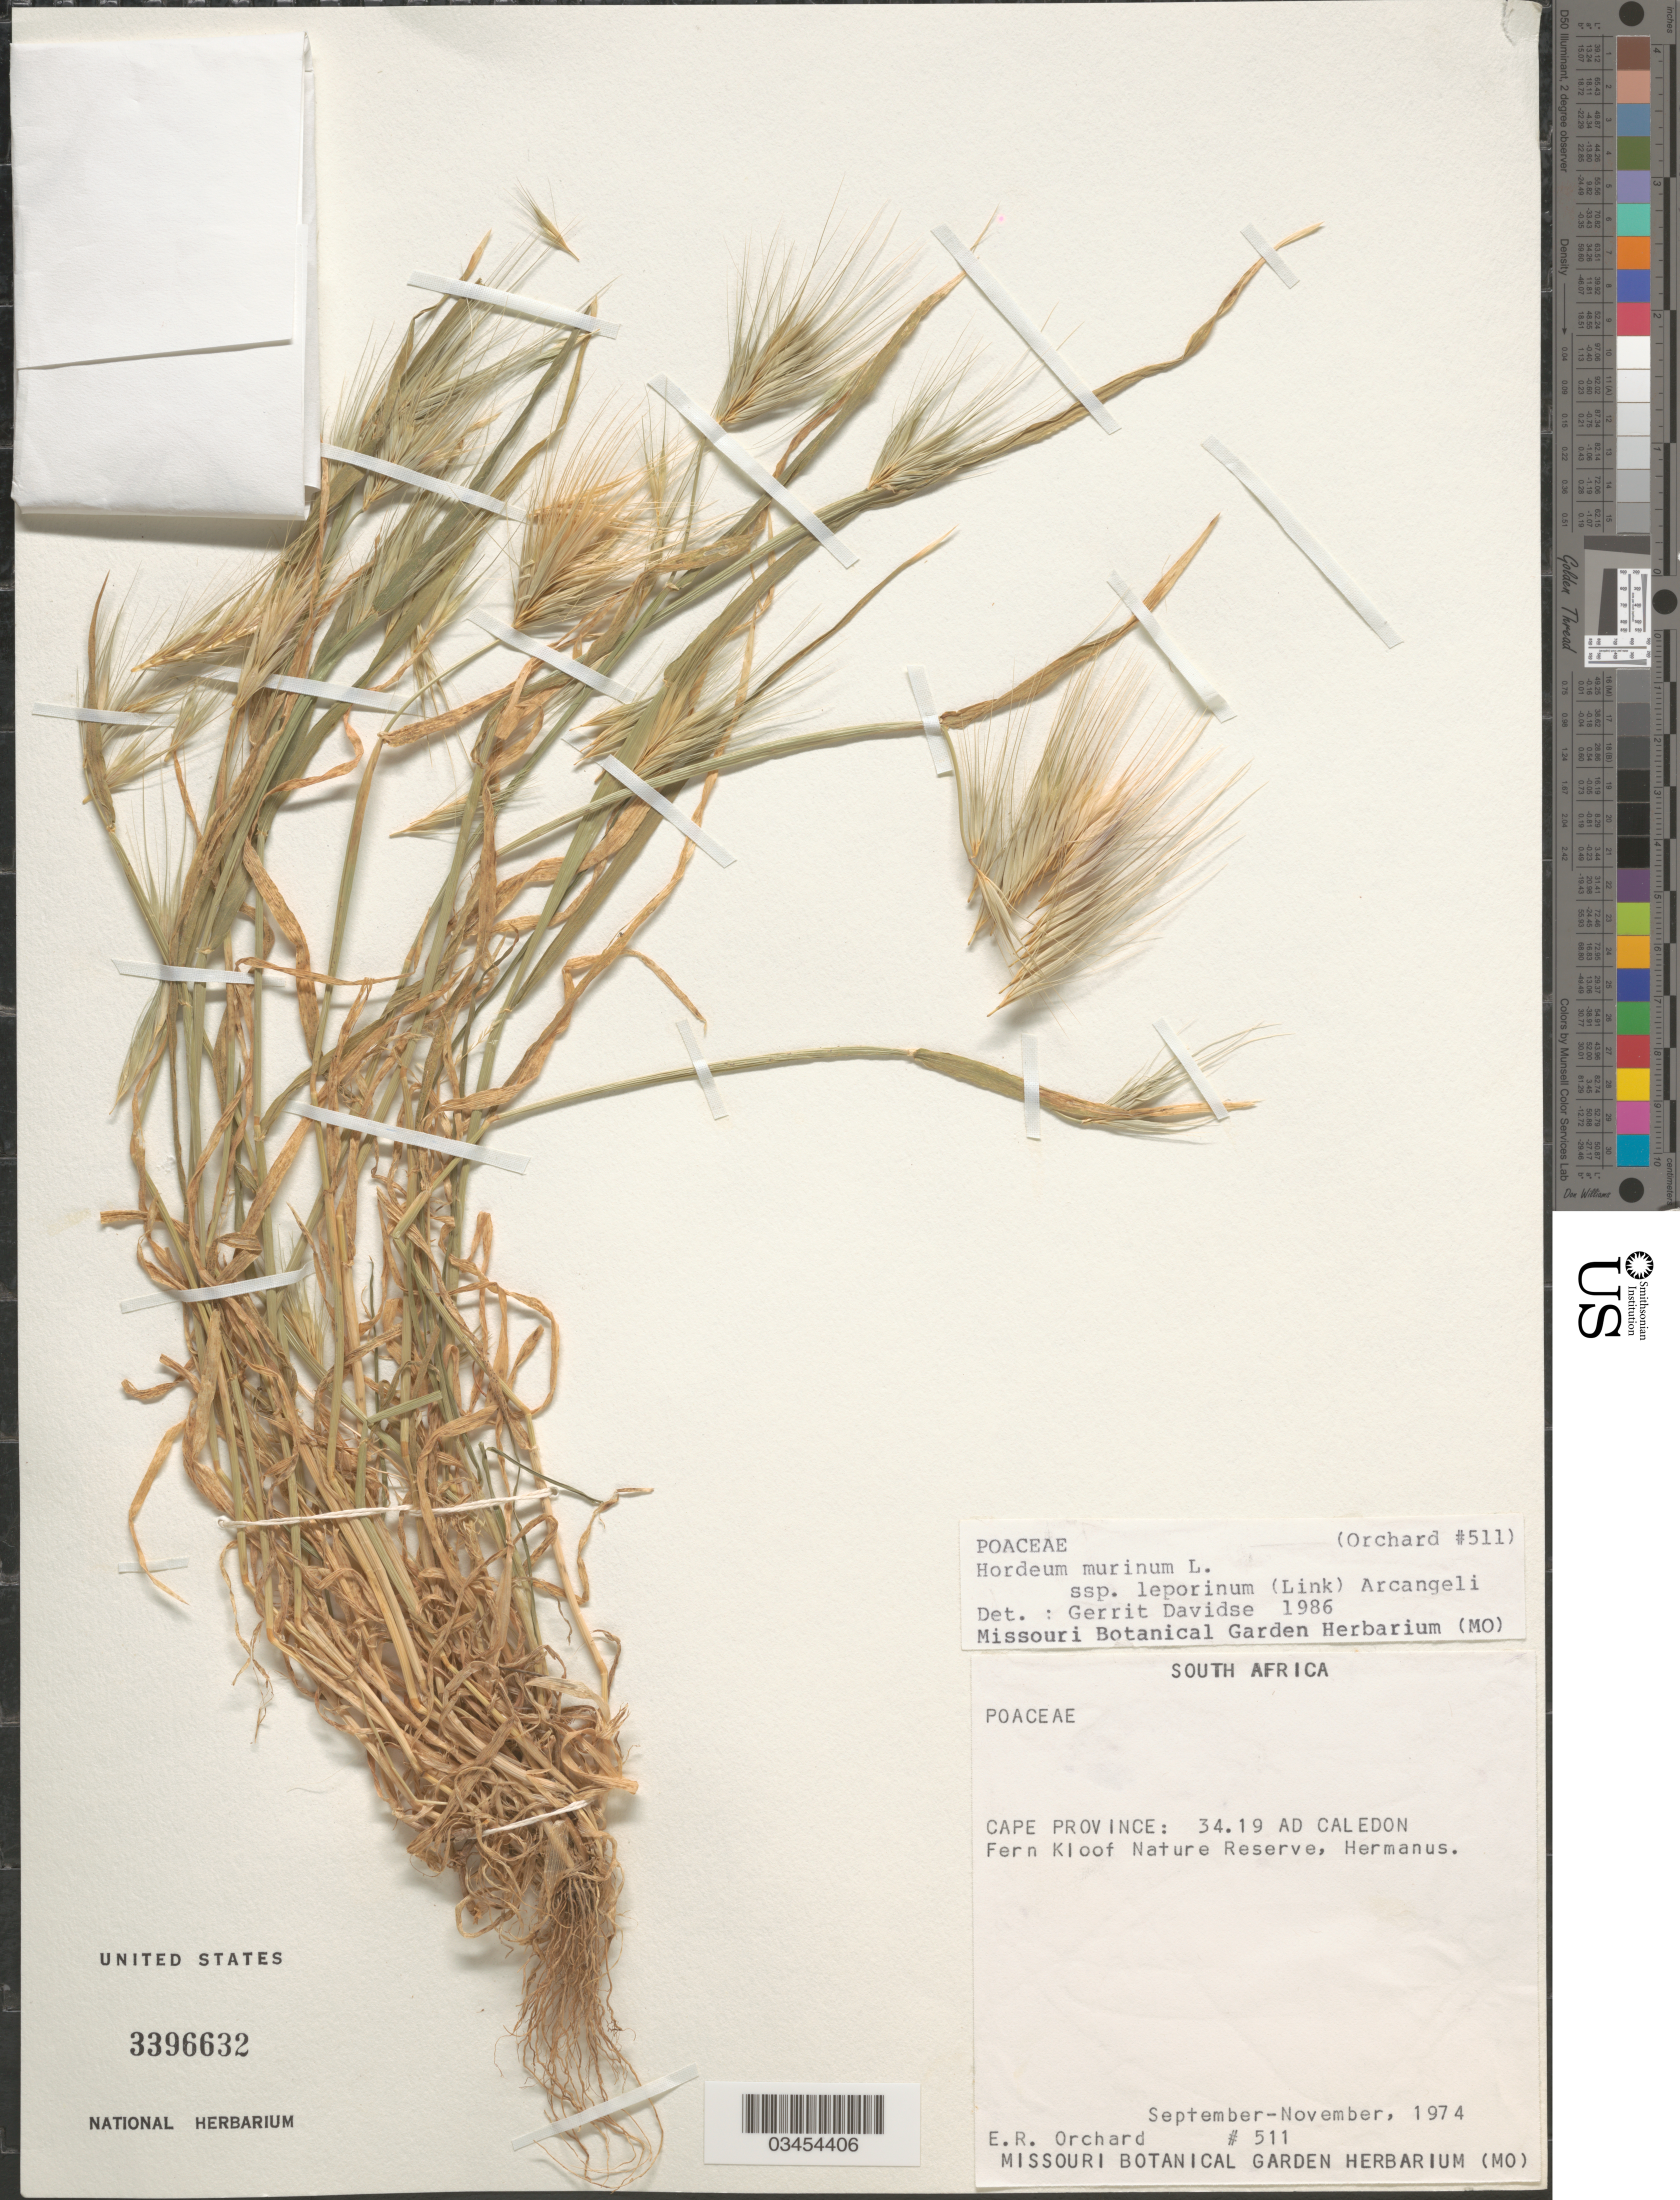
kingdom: Plantae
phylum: Tracheophyta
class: Liliopsida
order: Poales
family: Poaceae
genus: Hordeum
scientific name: Hordeum murinum subsp. leporinum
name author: (Link) Arcang.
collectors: E. Orchard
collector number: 511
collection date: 1974-09/1974-11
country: South Africa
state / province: Western Cape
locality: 34.19 AD Caledon. Fern Kloof Nature Reserve, Hermanus.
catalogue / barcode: US 3396632